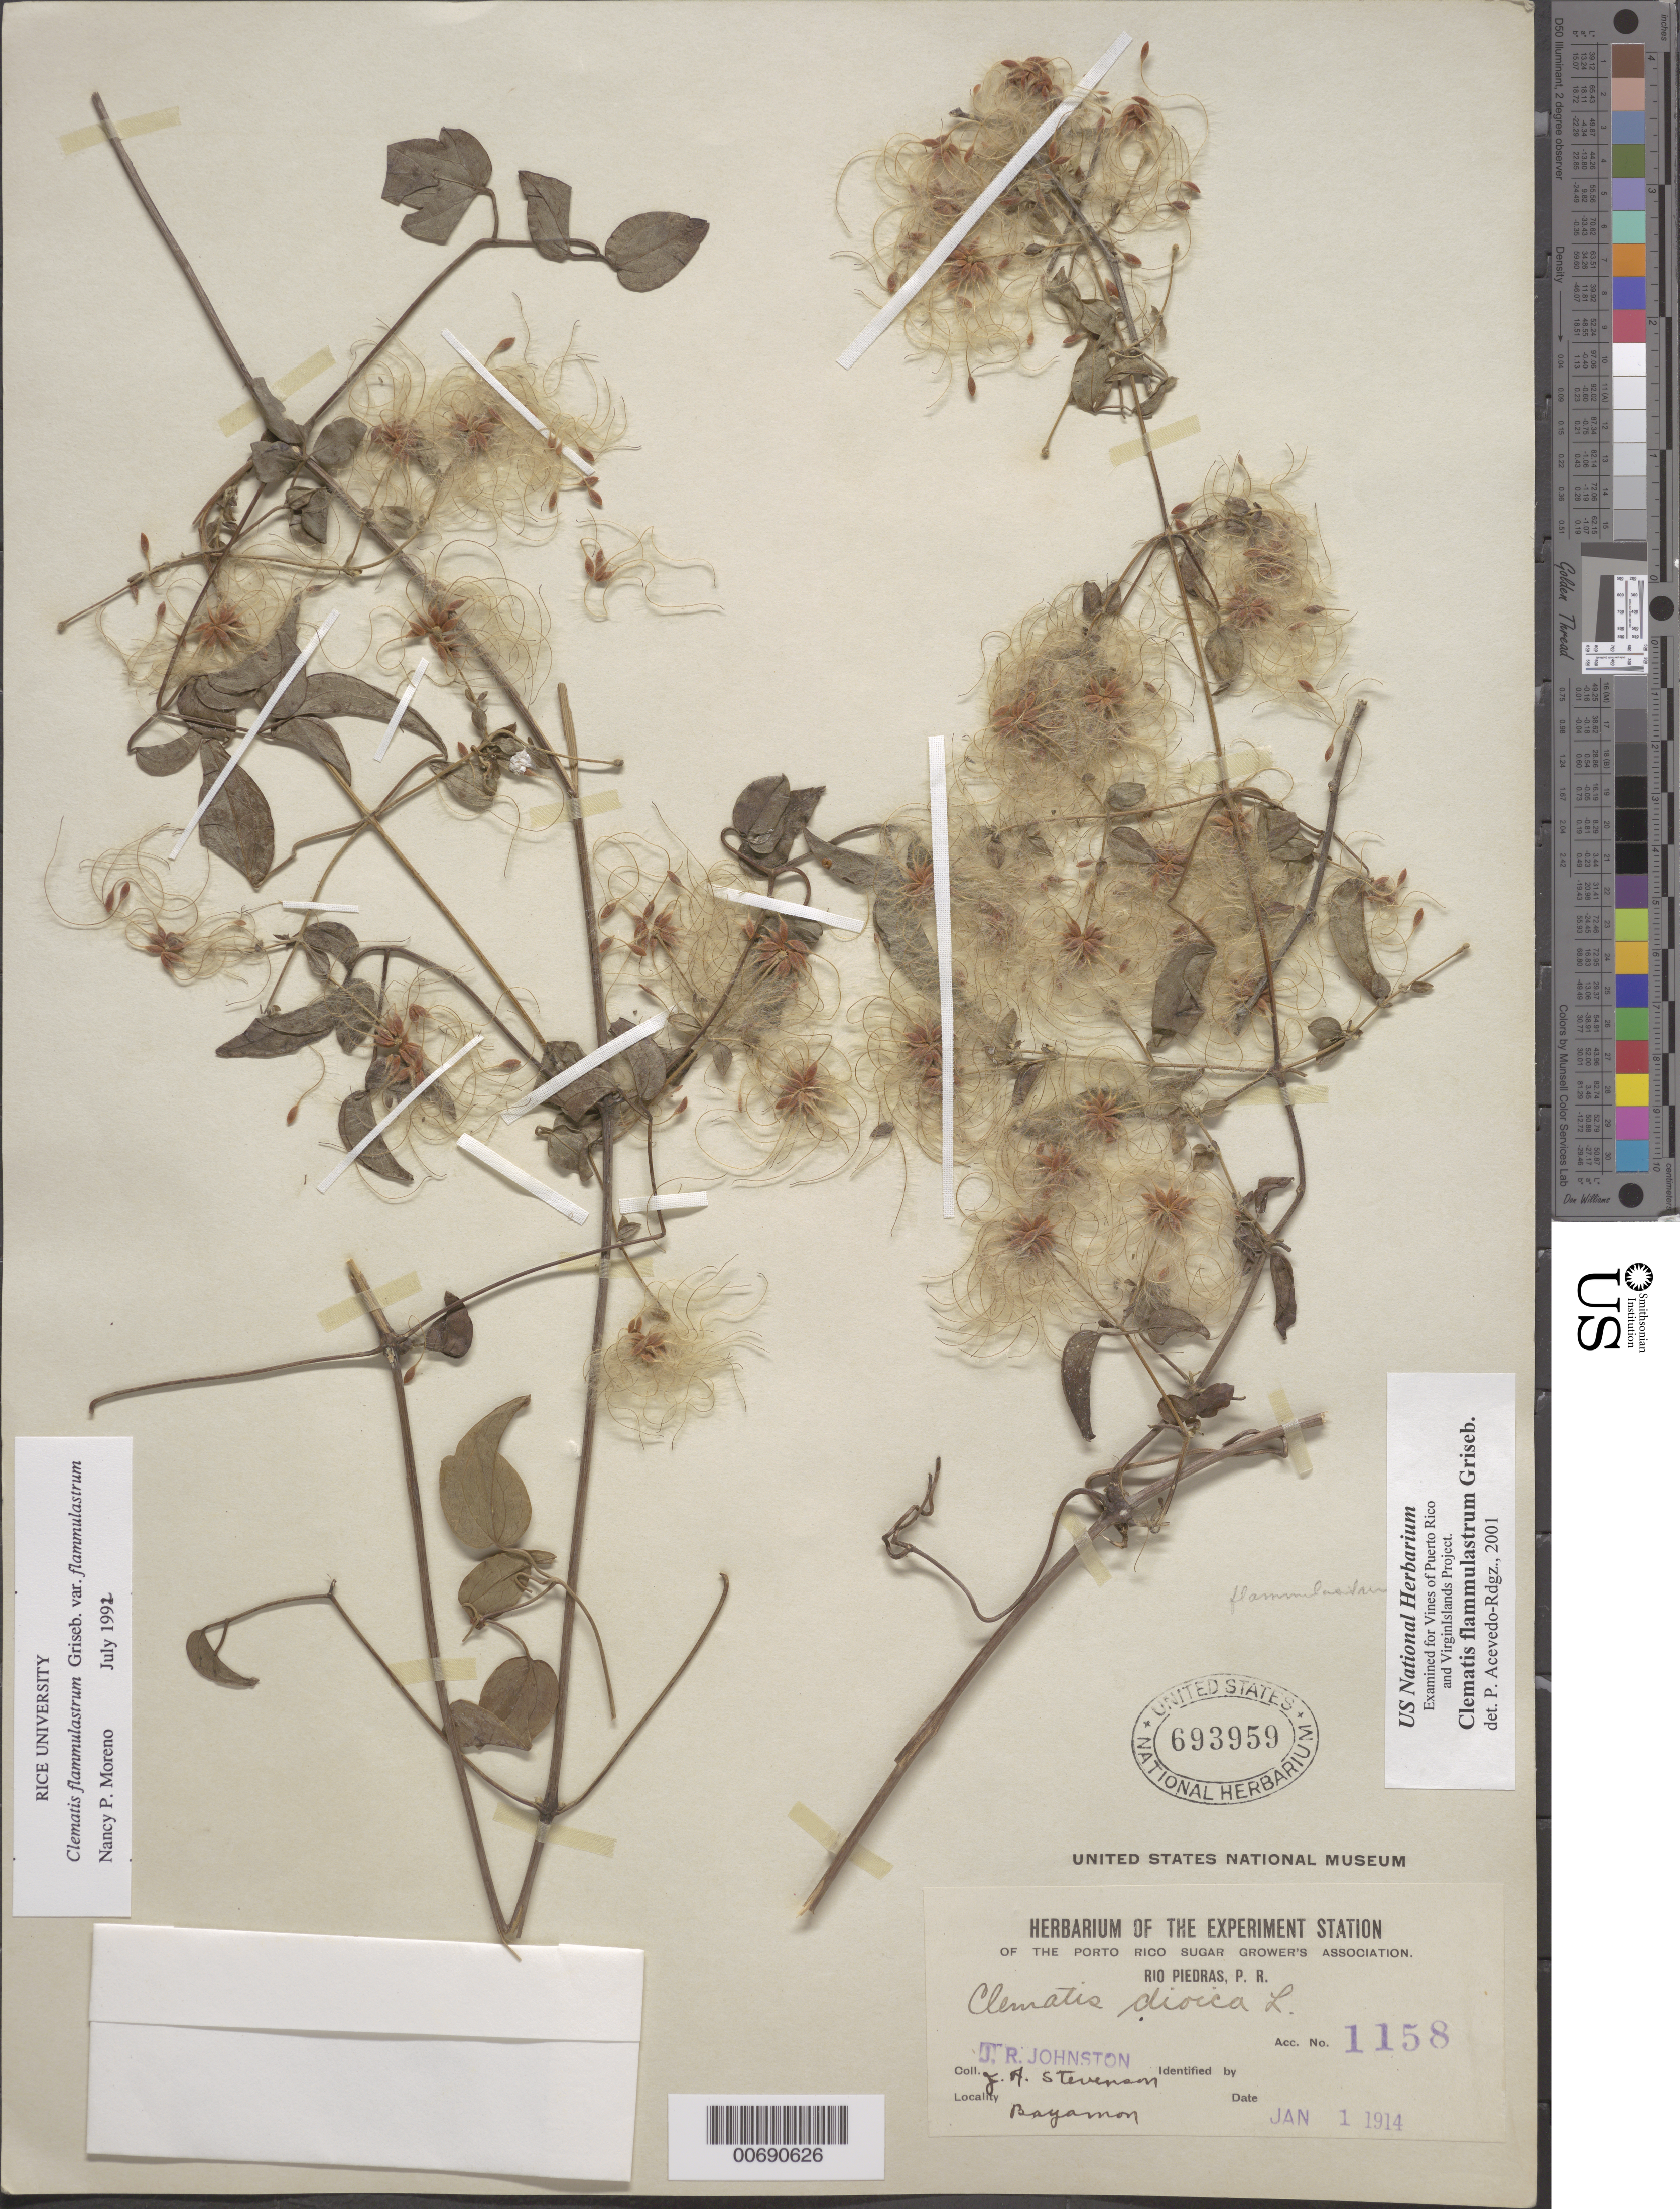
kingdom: Plantae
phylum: Tracheophyta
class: Magnoliopsida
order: Ranunculales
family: Ranunculaceae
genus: Clematis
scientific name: Clematis flammulastrum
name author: Griseb.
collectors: J. Stevenson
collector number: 1158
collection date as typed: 01 Jan 1914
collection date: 1914-01-01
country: Puerto Rico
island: Greater Antilles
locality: Bayamon.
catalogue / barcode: US 693959